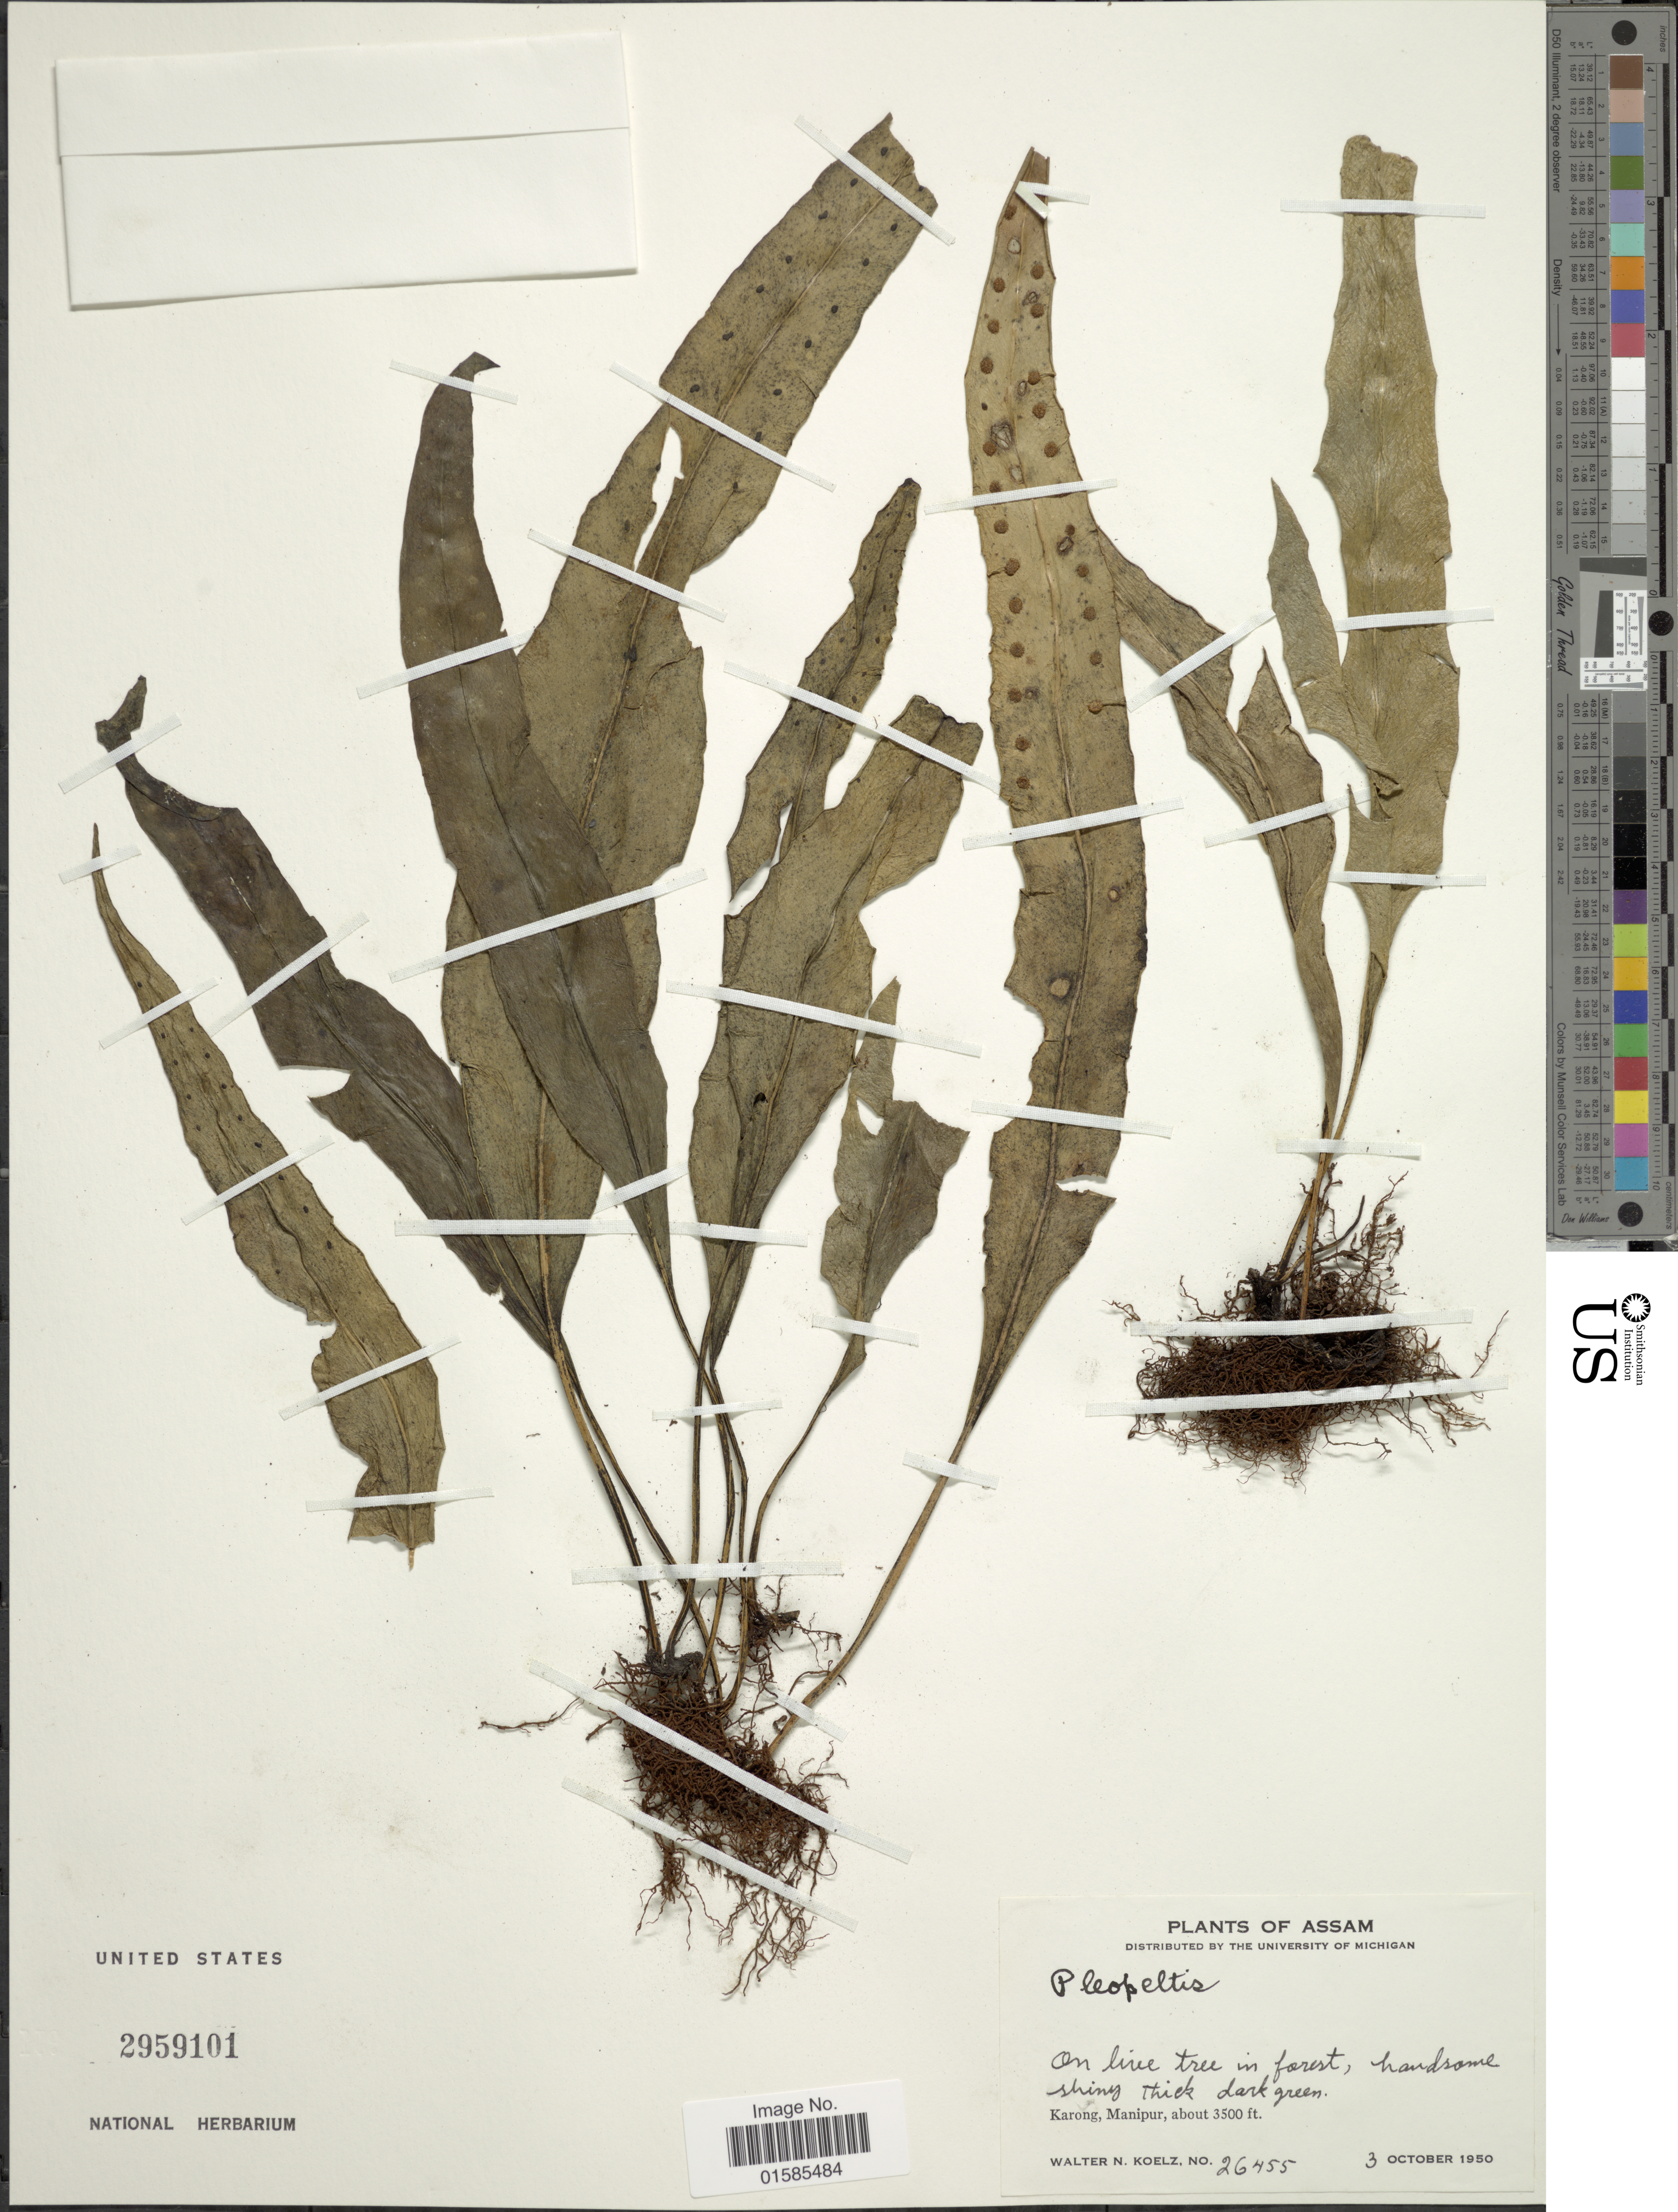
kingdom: Plantae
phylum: Tracheophyta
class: Polypodiopsida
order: Polypodiales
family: Polypodiaceae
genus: Leptochilus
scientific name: Leptochilus sp.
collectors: W. N. Koelz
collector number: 26455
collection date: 1950-10-03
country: India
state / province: Manipur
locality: Assam, India, Karong, Manipur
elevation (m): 1067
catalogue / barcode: US 2959101